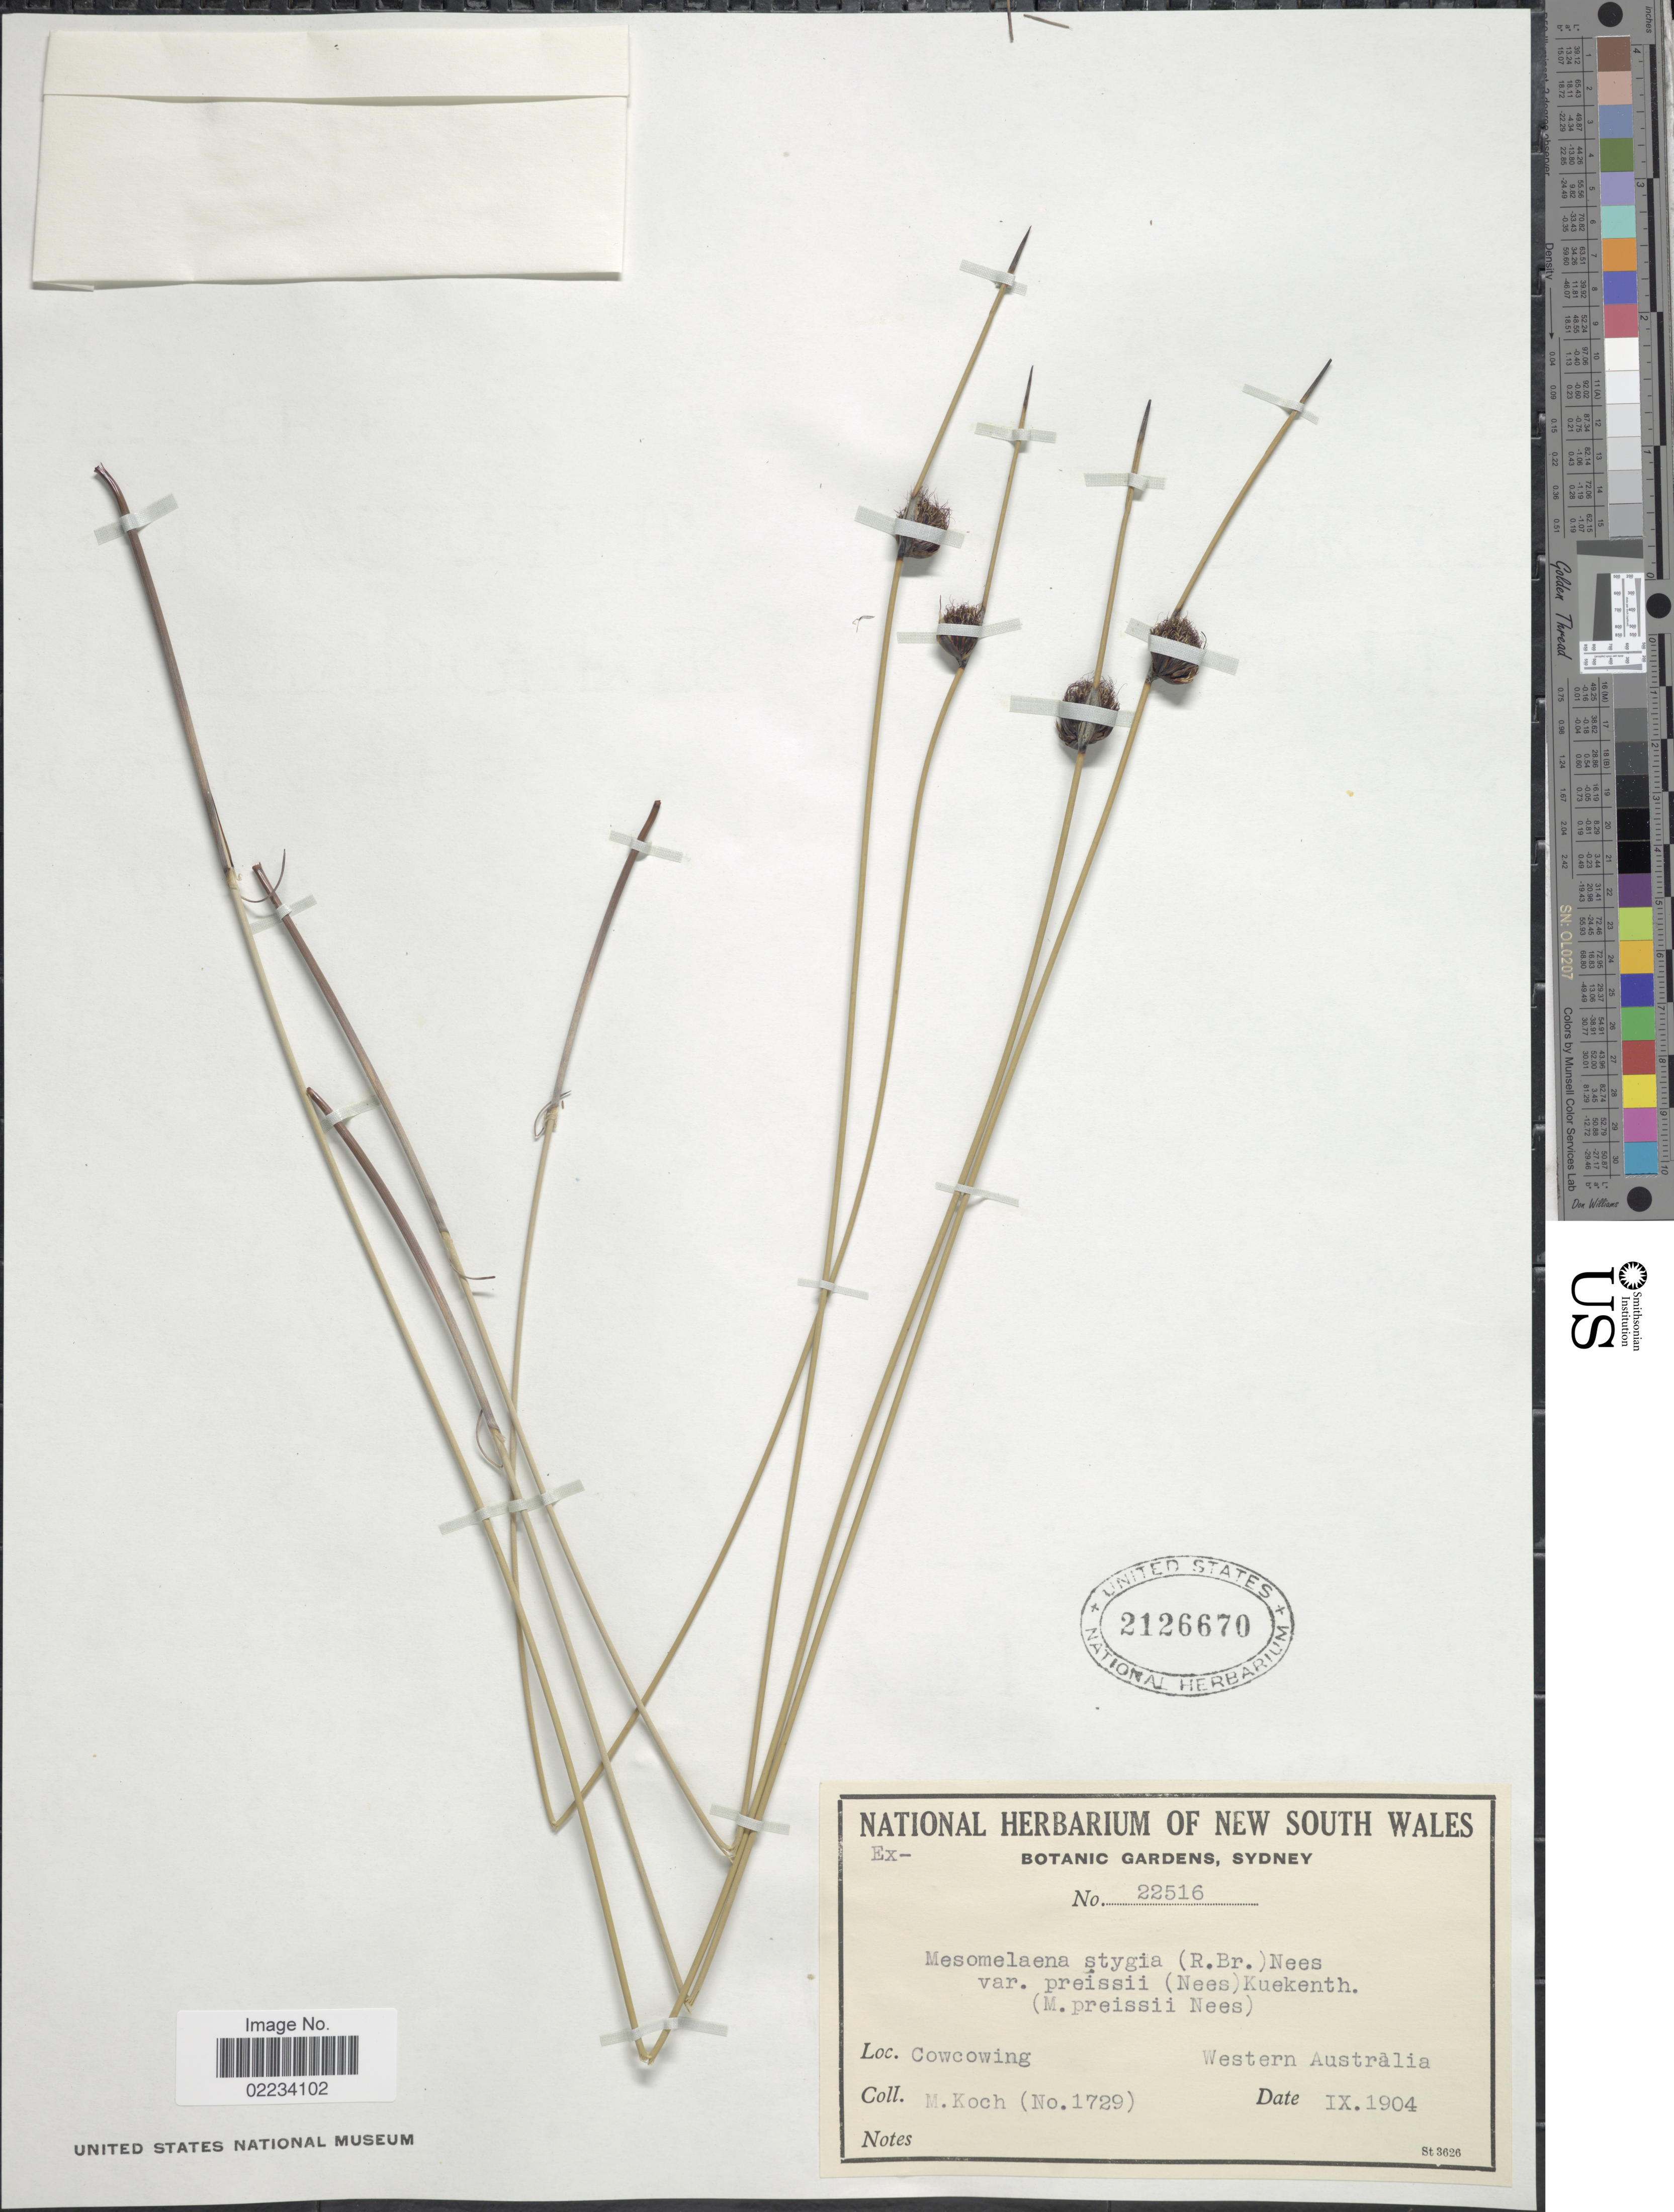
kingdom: Plantae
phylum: Tracheophyta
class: Liliopsida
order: Poales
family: Cyperaceae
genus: Mesomelaena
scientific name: Mesomelaena preissii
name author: Nees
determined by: Wilson, K. L.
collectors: M. Koch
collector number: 1729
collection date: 1904-09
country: Australia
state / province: Western Australia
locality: Cowcowing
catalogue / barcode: US 2126670